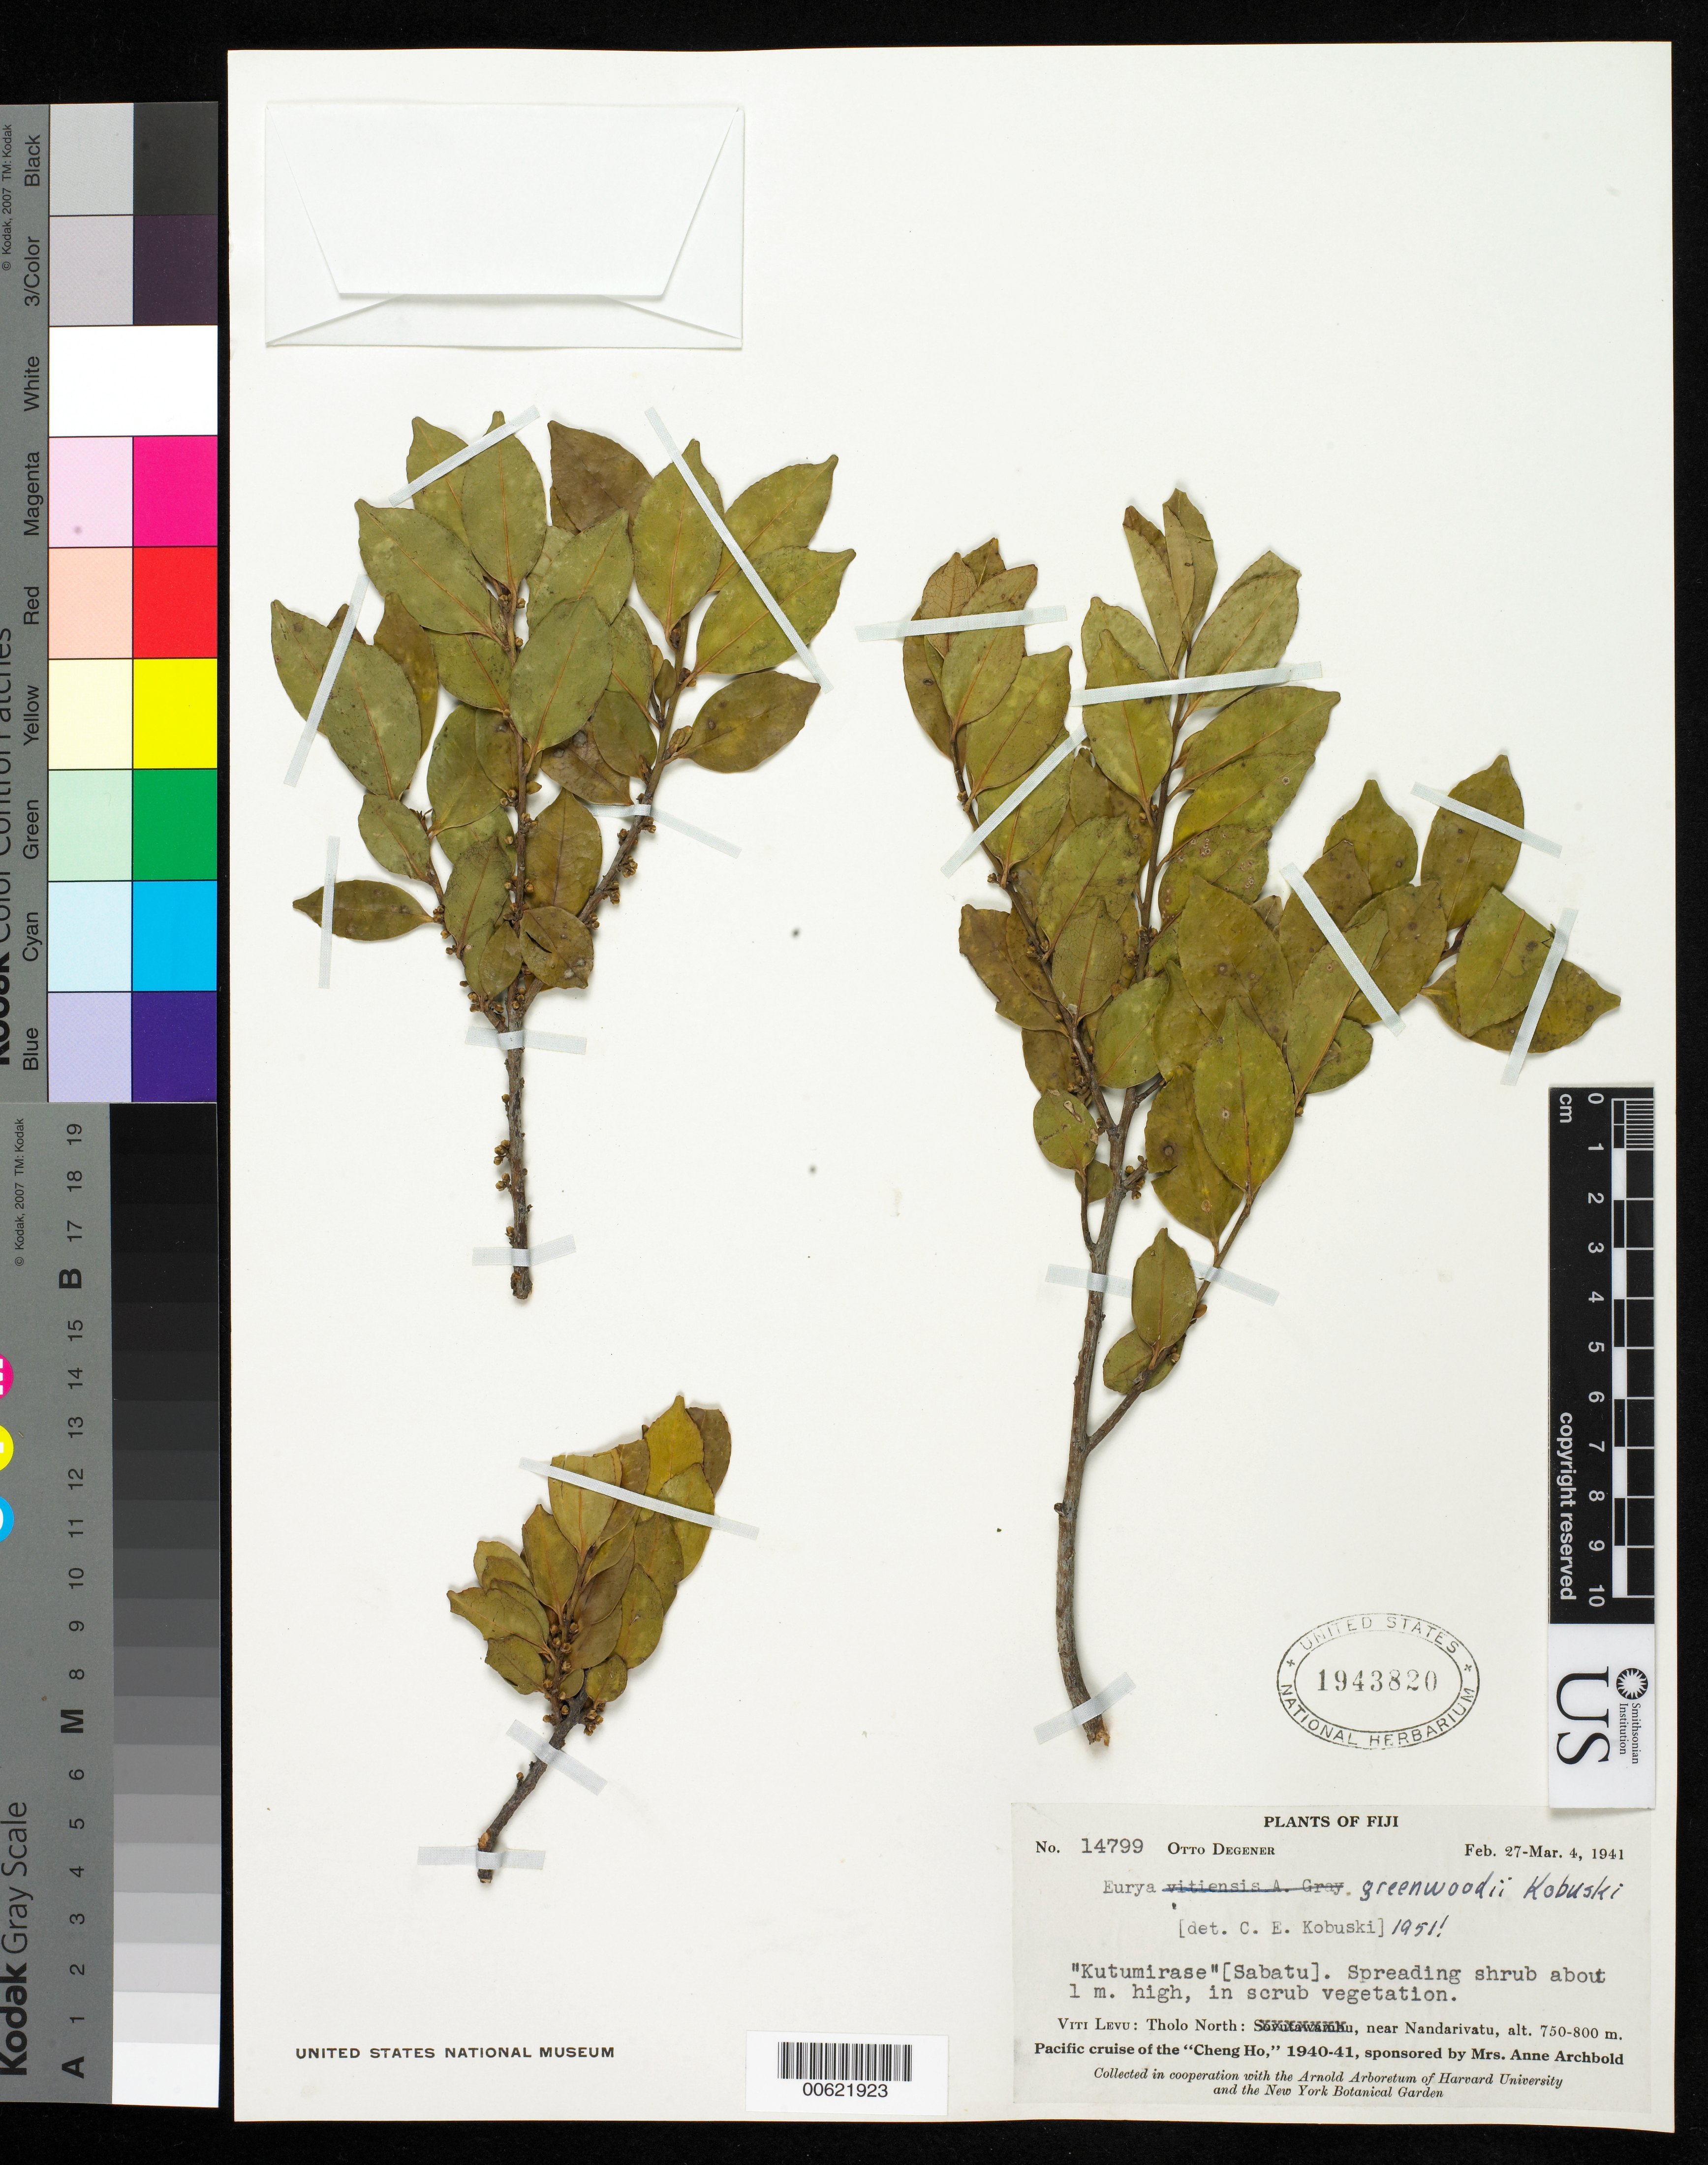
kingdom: Plantae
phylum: Tracheophyta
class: Magnoliopsida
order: Ericales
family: Pentaphylacaceae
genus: Eurya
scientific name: Eurya greenwoodii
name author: Kobuski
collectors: O. Degener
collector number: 14799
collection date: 1941-02-27/1941-03-04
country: Fiji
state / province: Tholo North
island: Viti Levu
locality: Near Nandarivatu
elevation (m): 750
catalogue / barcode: US 1943820